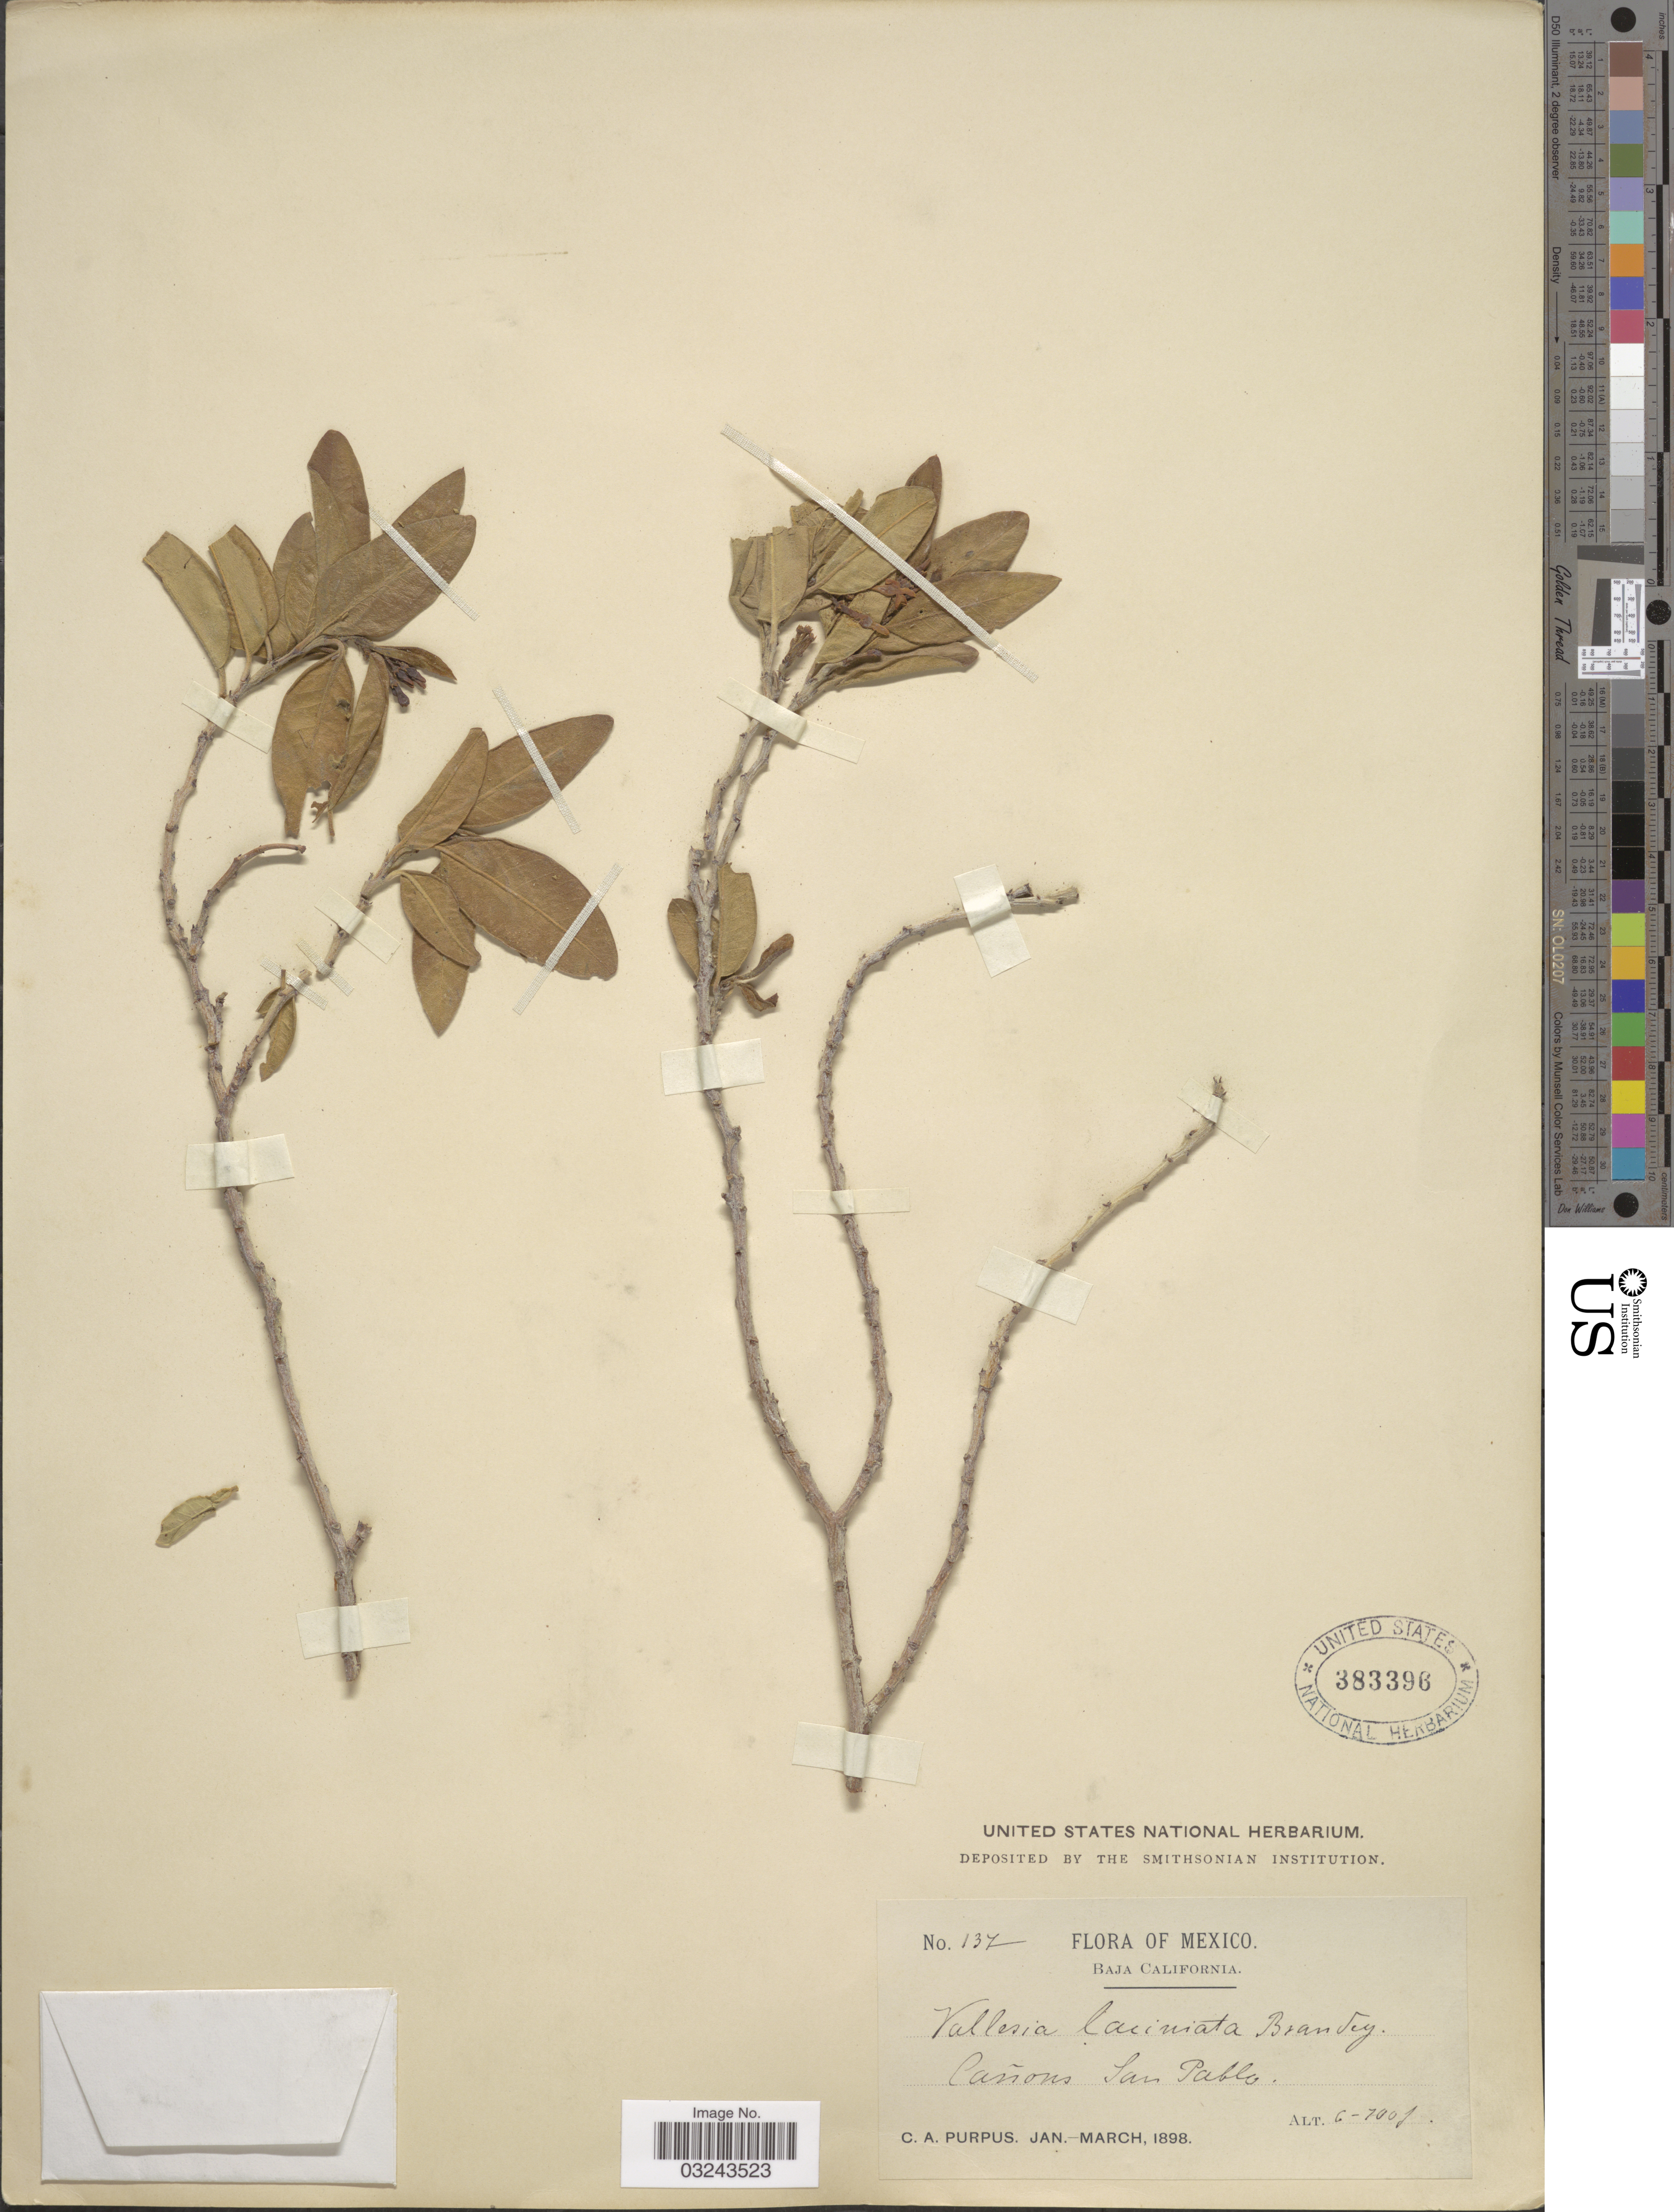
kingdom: Plantae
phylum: Tracheophyta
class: Magnoliopsida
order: Gentianales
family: Apocynaceae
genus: Vallesia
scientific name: Vallesia laciniata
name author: Brandegee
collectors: C. A. Purpus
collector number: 137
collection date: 1898-01/1898-03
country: Mexico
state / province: Baja California Sur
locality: Cañons San Pablo.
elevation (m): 183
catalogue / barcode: US 383396